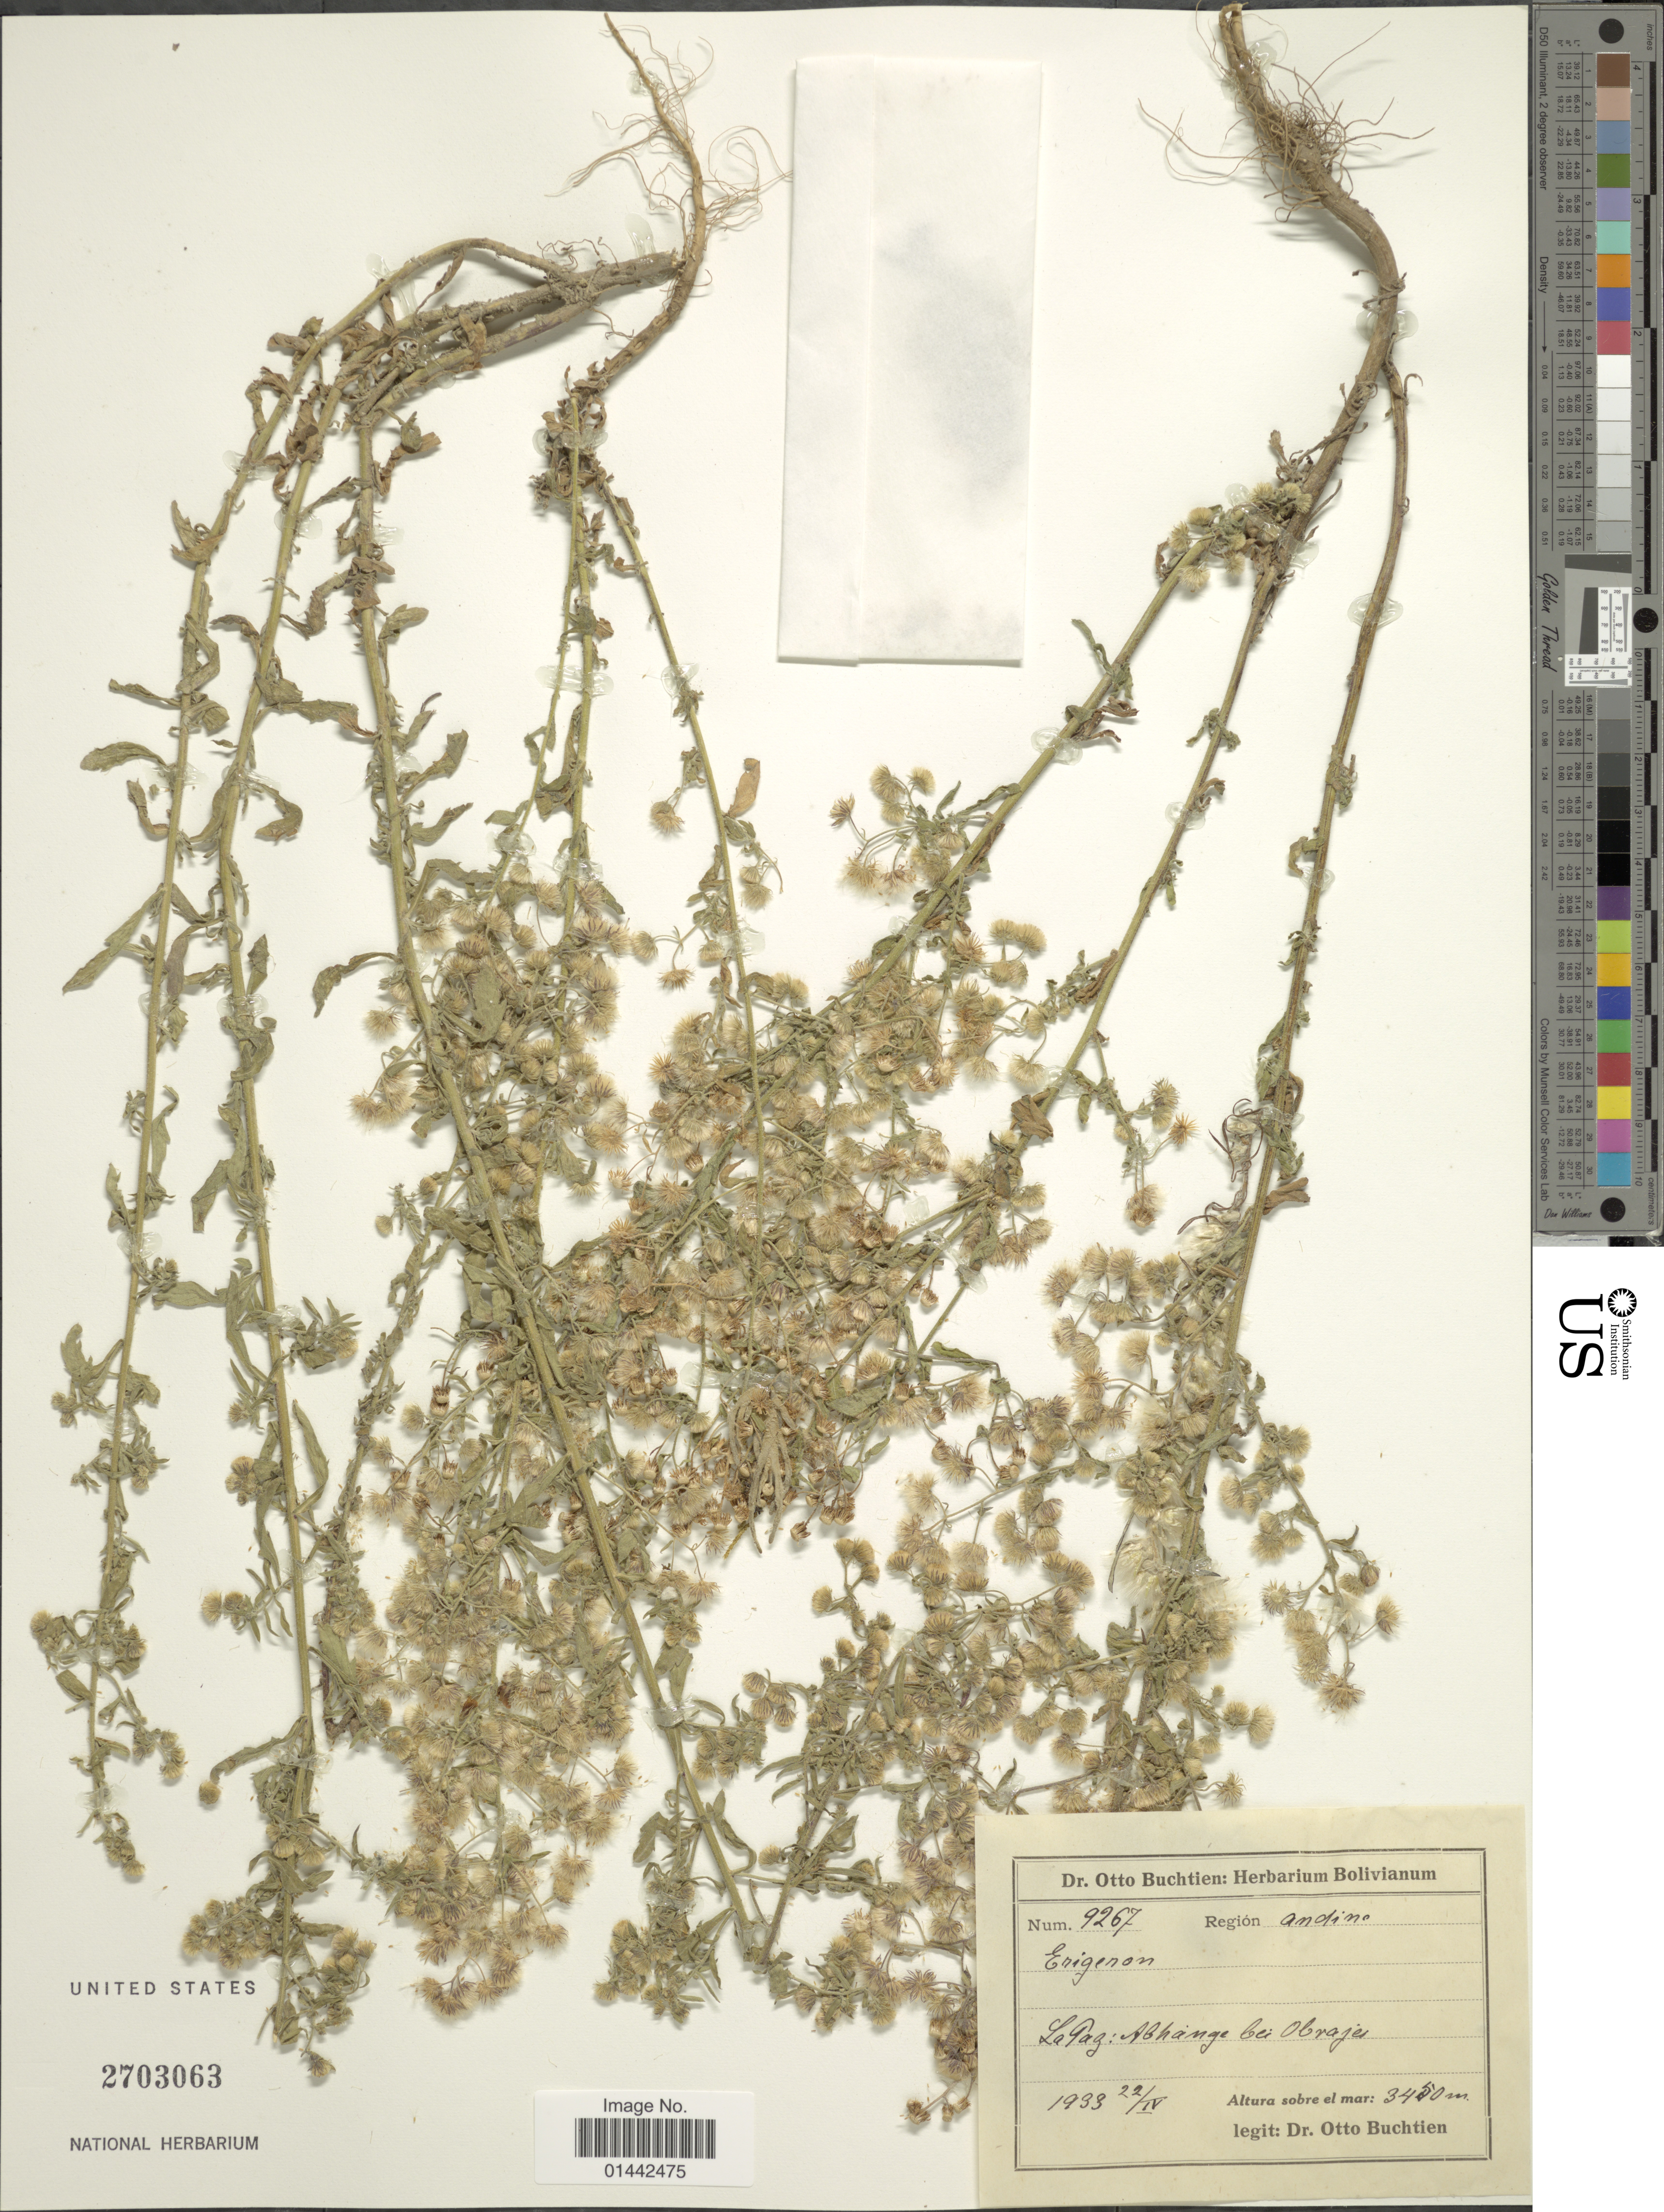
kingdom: Plantae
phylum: Tracheophyta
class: Magnoliopsida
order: Asterales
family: Asteraceae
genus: Erigeron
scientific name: Erigeron sp.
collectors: O. Buchtien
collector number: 9267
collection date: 1933-04-22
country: Bolivia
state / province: La Paz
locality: Abhange bei Obrajes, region andine.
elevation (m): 3450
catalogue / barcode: US 2703063